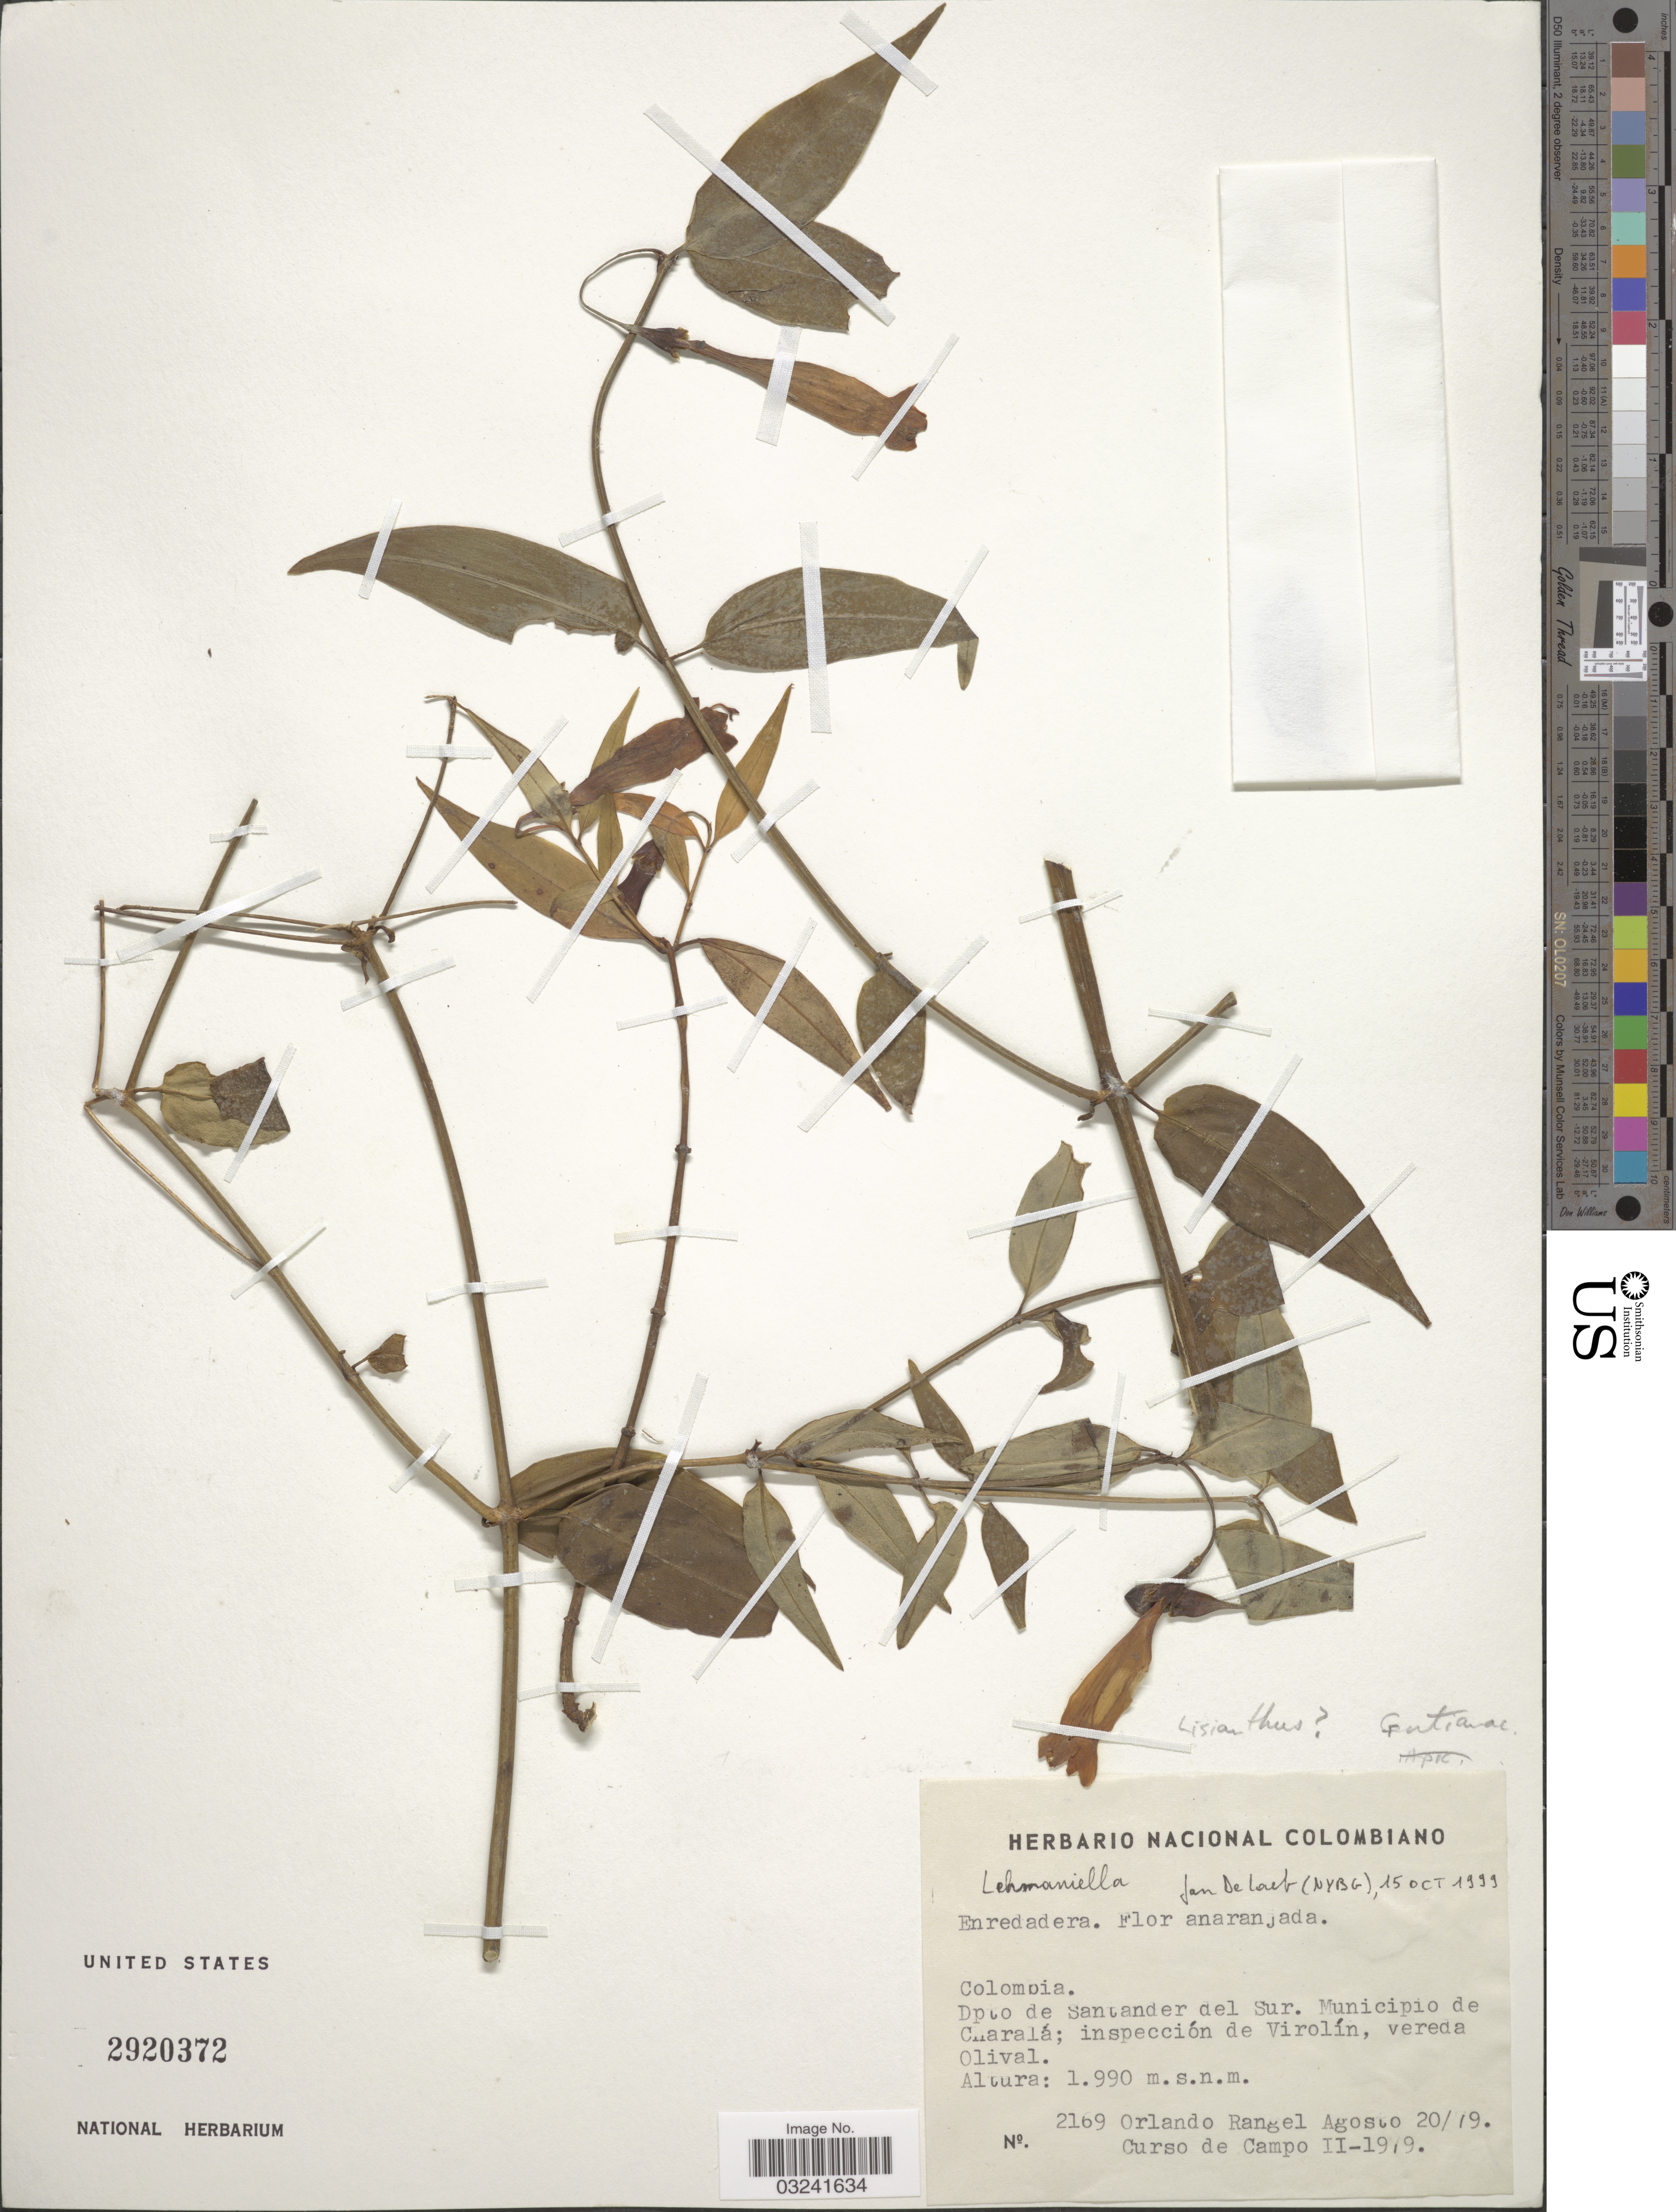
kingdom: Plantae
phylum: Tracheophyta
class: Magnoliopsida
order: Gentianales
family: Gentianaceae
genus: Lehmanniella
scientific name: Lehmanniella splendens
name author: (Hook.) Ewan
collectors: O. Rangel & Curso de Campo 2-1979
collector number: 2169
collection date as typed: Transcribed d/m/y: 20/8/79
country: Colombia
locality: Dpto de Santander del Sur, Municipio de Charalá; inspección de Virolín, vereda Olival.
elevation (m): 1990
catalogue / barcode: US 2920372